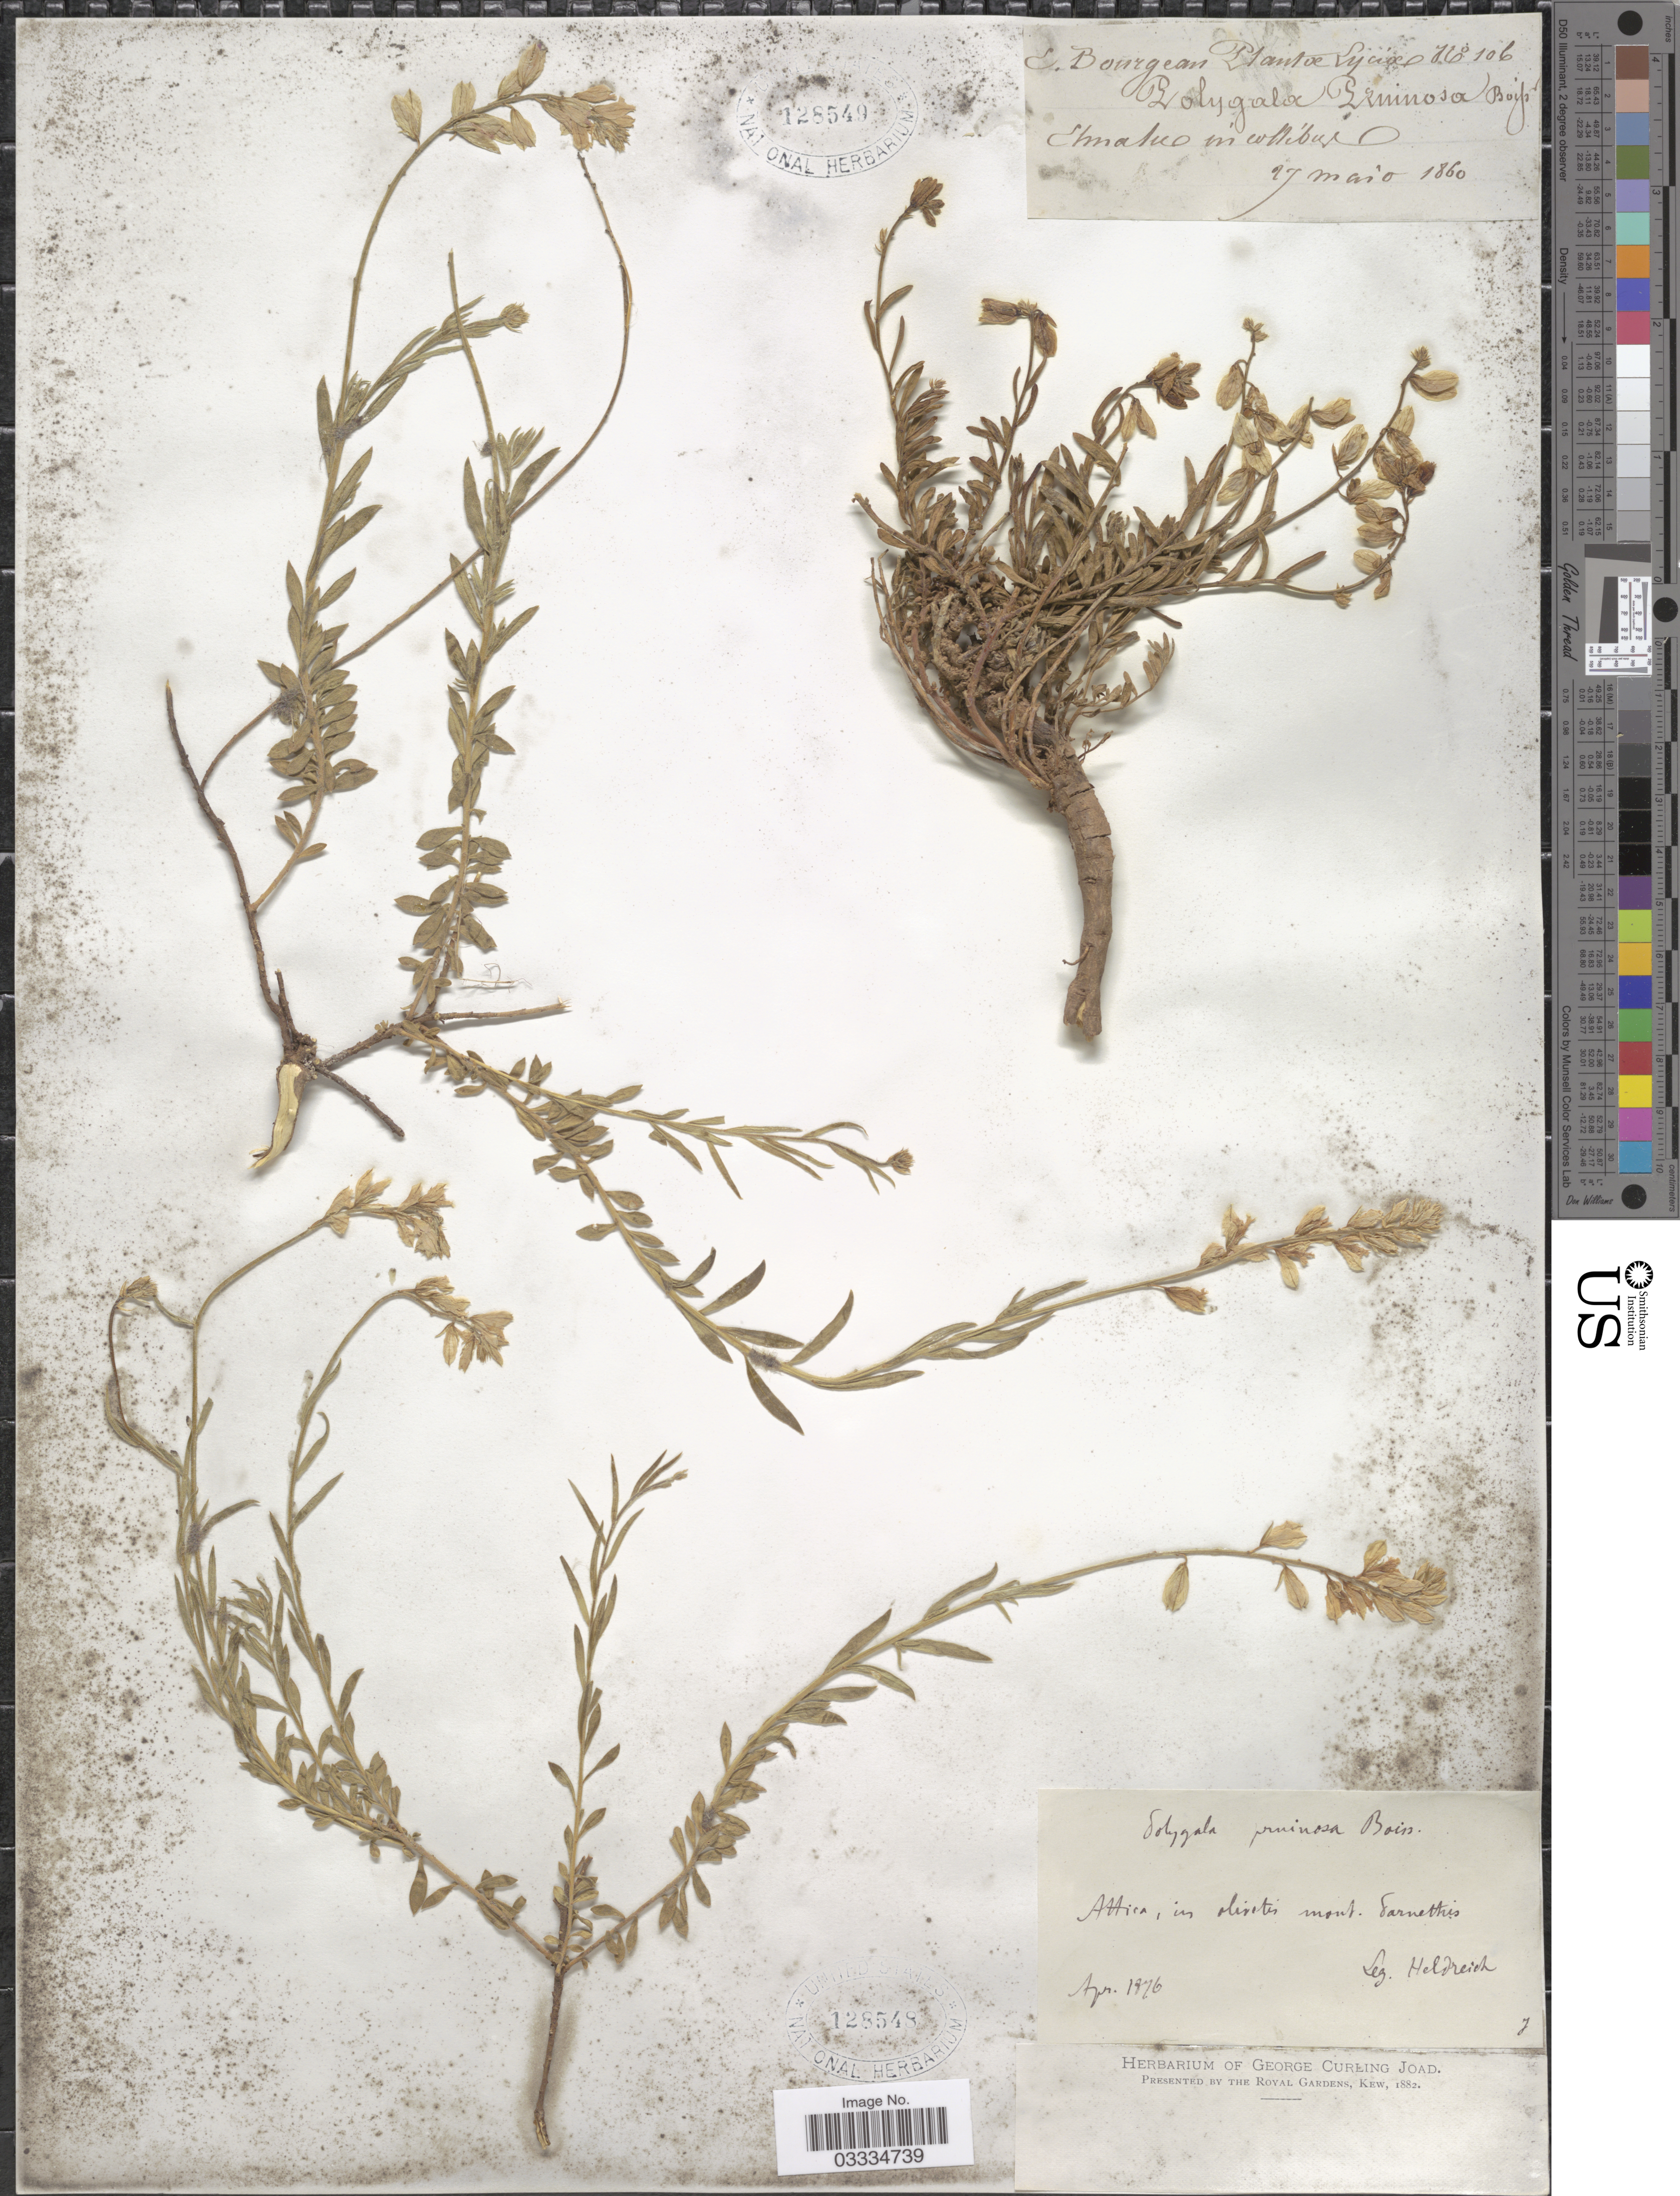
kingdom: Plantae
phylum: Tracheophyta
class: Magnoliopsida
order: Fabales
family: Polygalaceae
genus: Polygala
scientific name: Polygala pruinosa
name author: Boiss.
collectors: -. De Heldreich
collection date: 1876-04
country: Greece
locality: Attica, in [illegible text] mont Tarnethis.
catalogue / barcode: US 128548